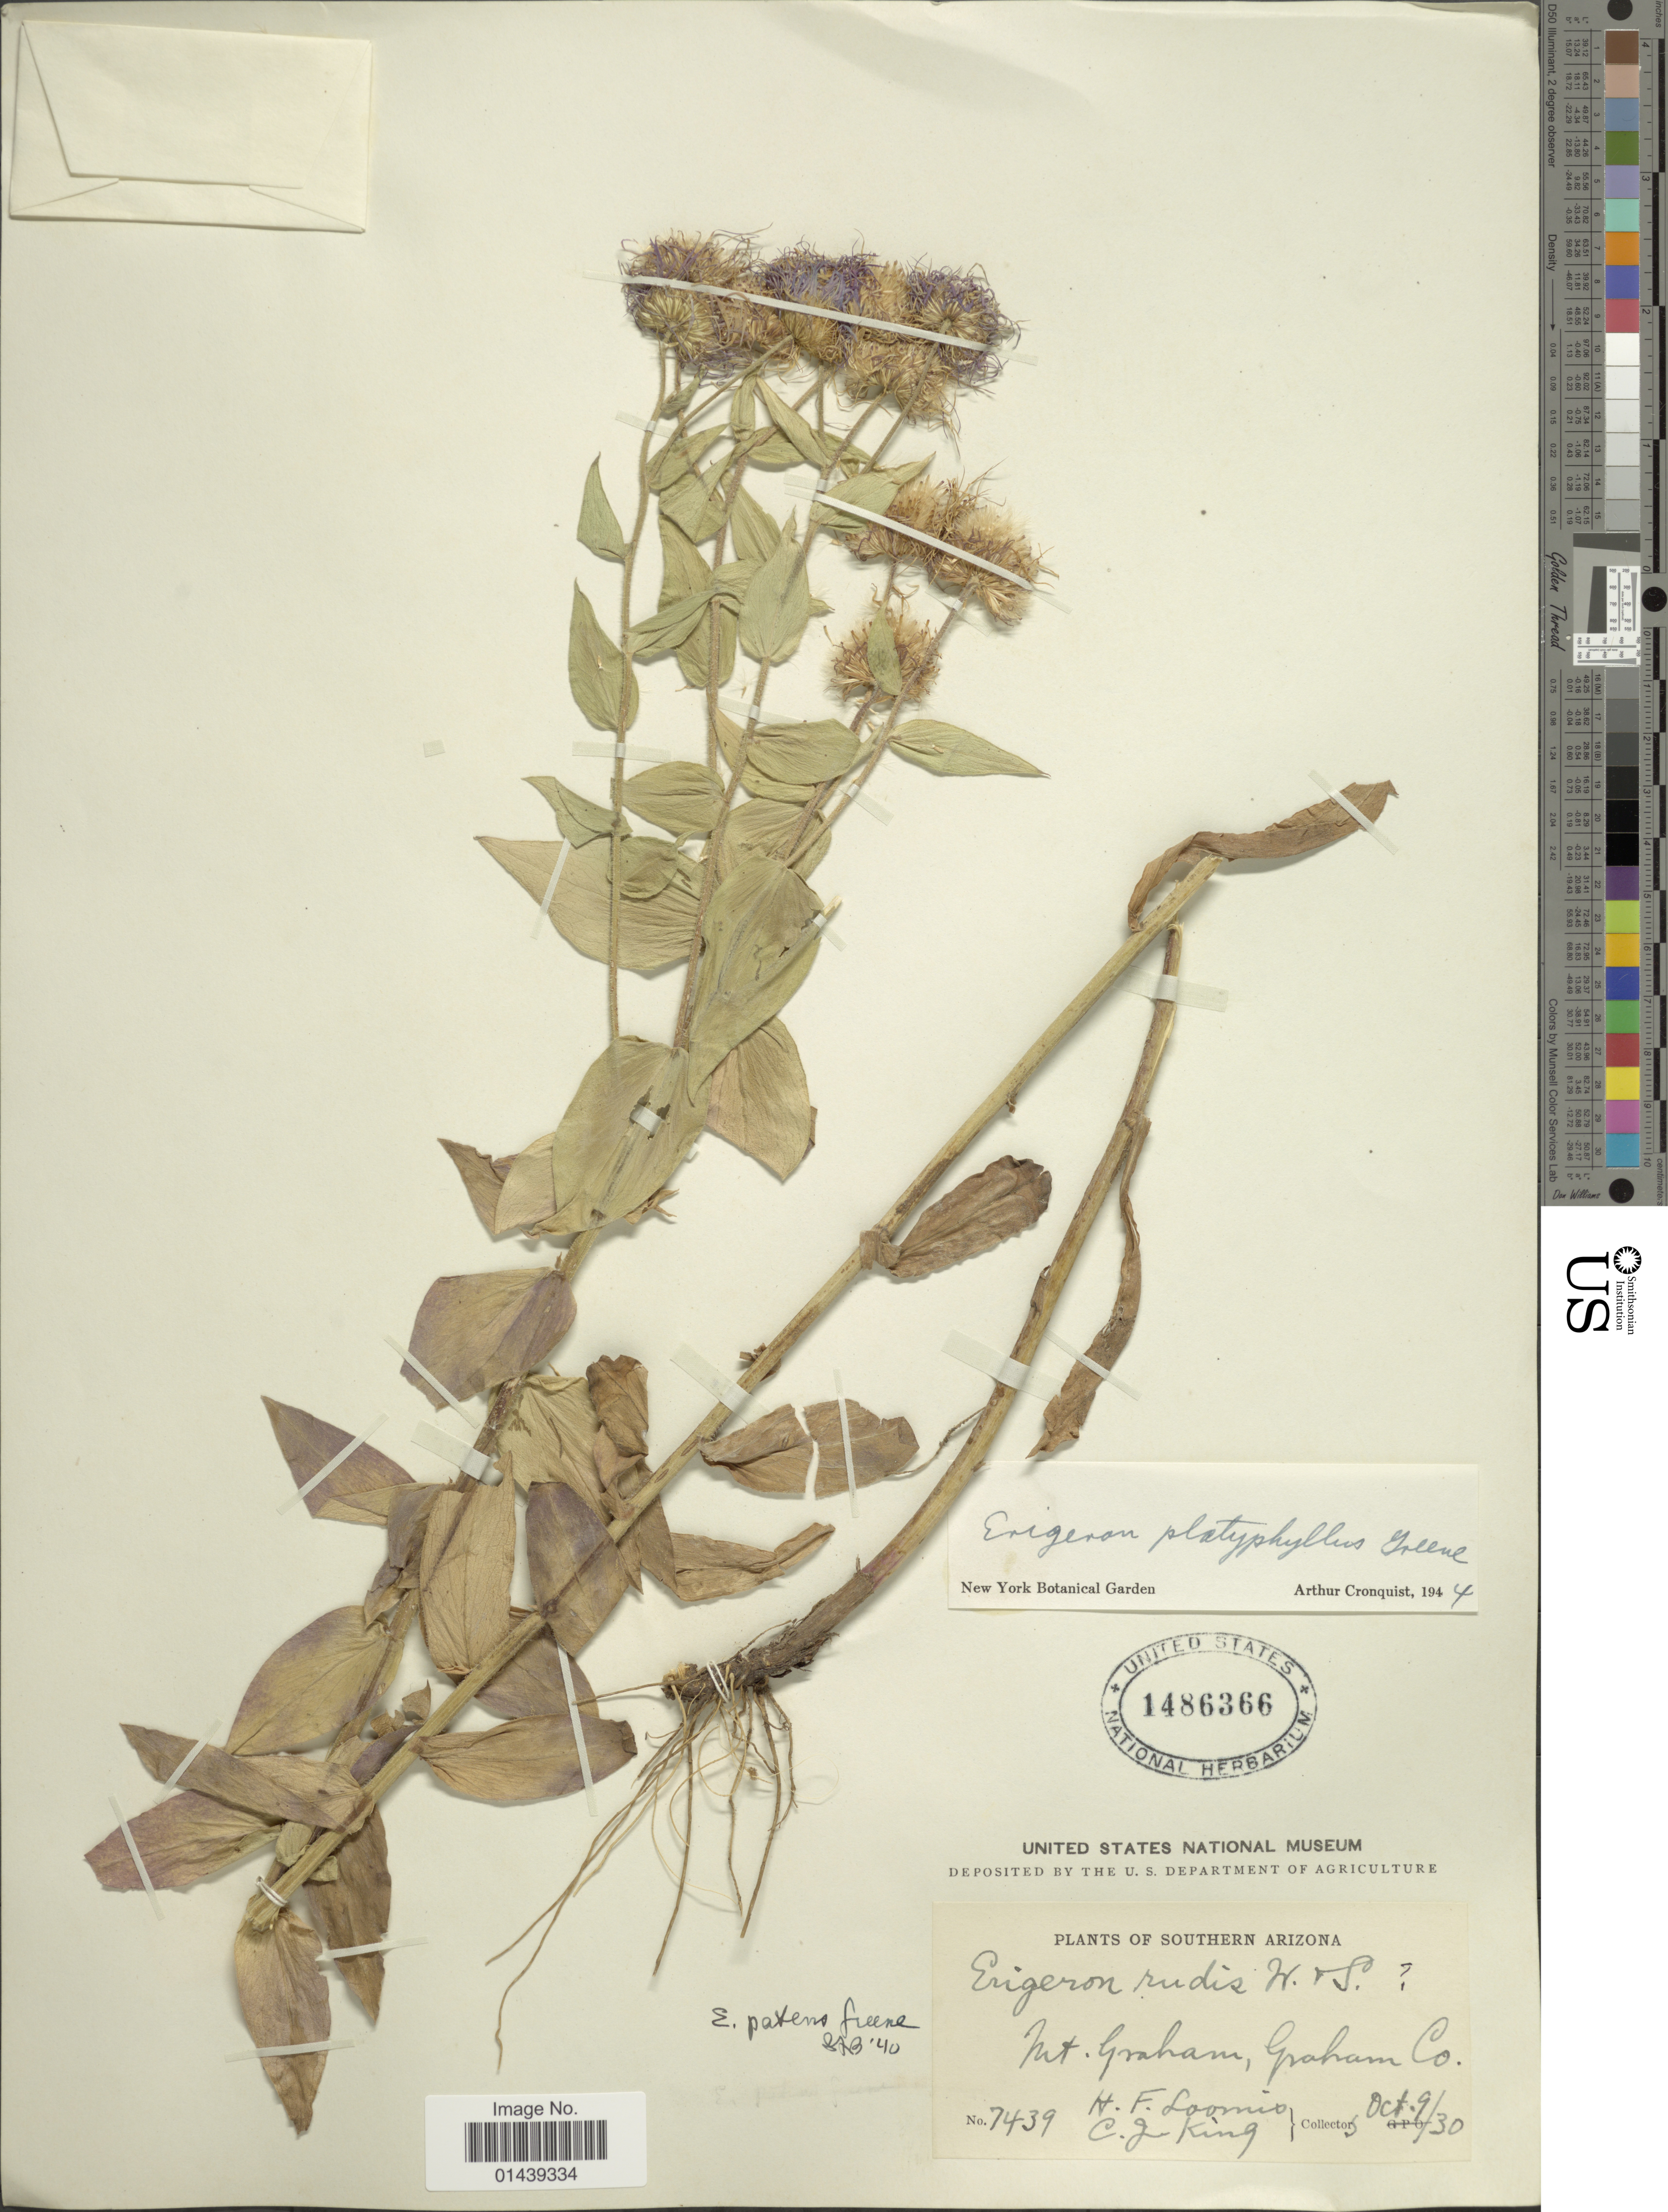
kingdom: Plantae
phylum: Tracheophyta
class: Magnoliopsida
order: Asterales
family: Asteraceae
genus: Erigeron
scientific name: Erigeron platyphyllus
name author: Greene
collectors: H. F. Loomis & C. J. King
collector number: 7439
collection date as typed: Transcribed d/m/y: 9/10/30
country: United States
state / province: Arizona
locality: Southern Arizona. Mt. Graham, Graham Co.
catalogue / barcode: US 1486366